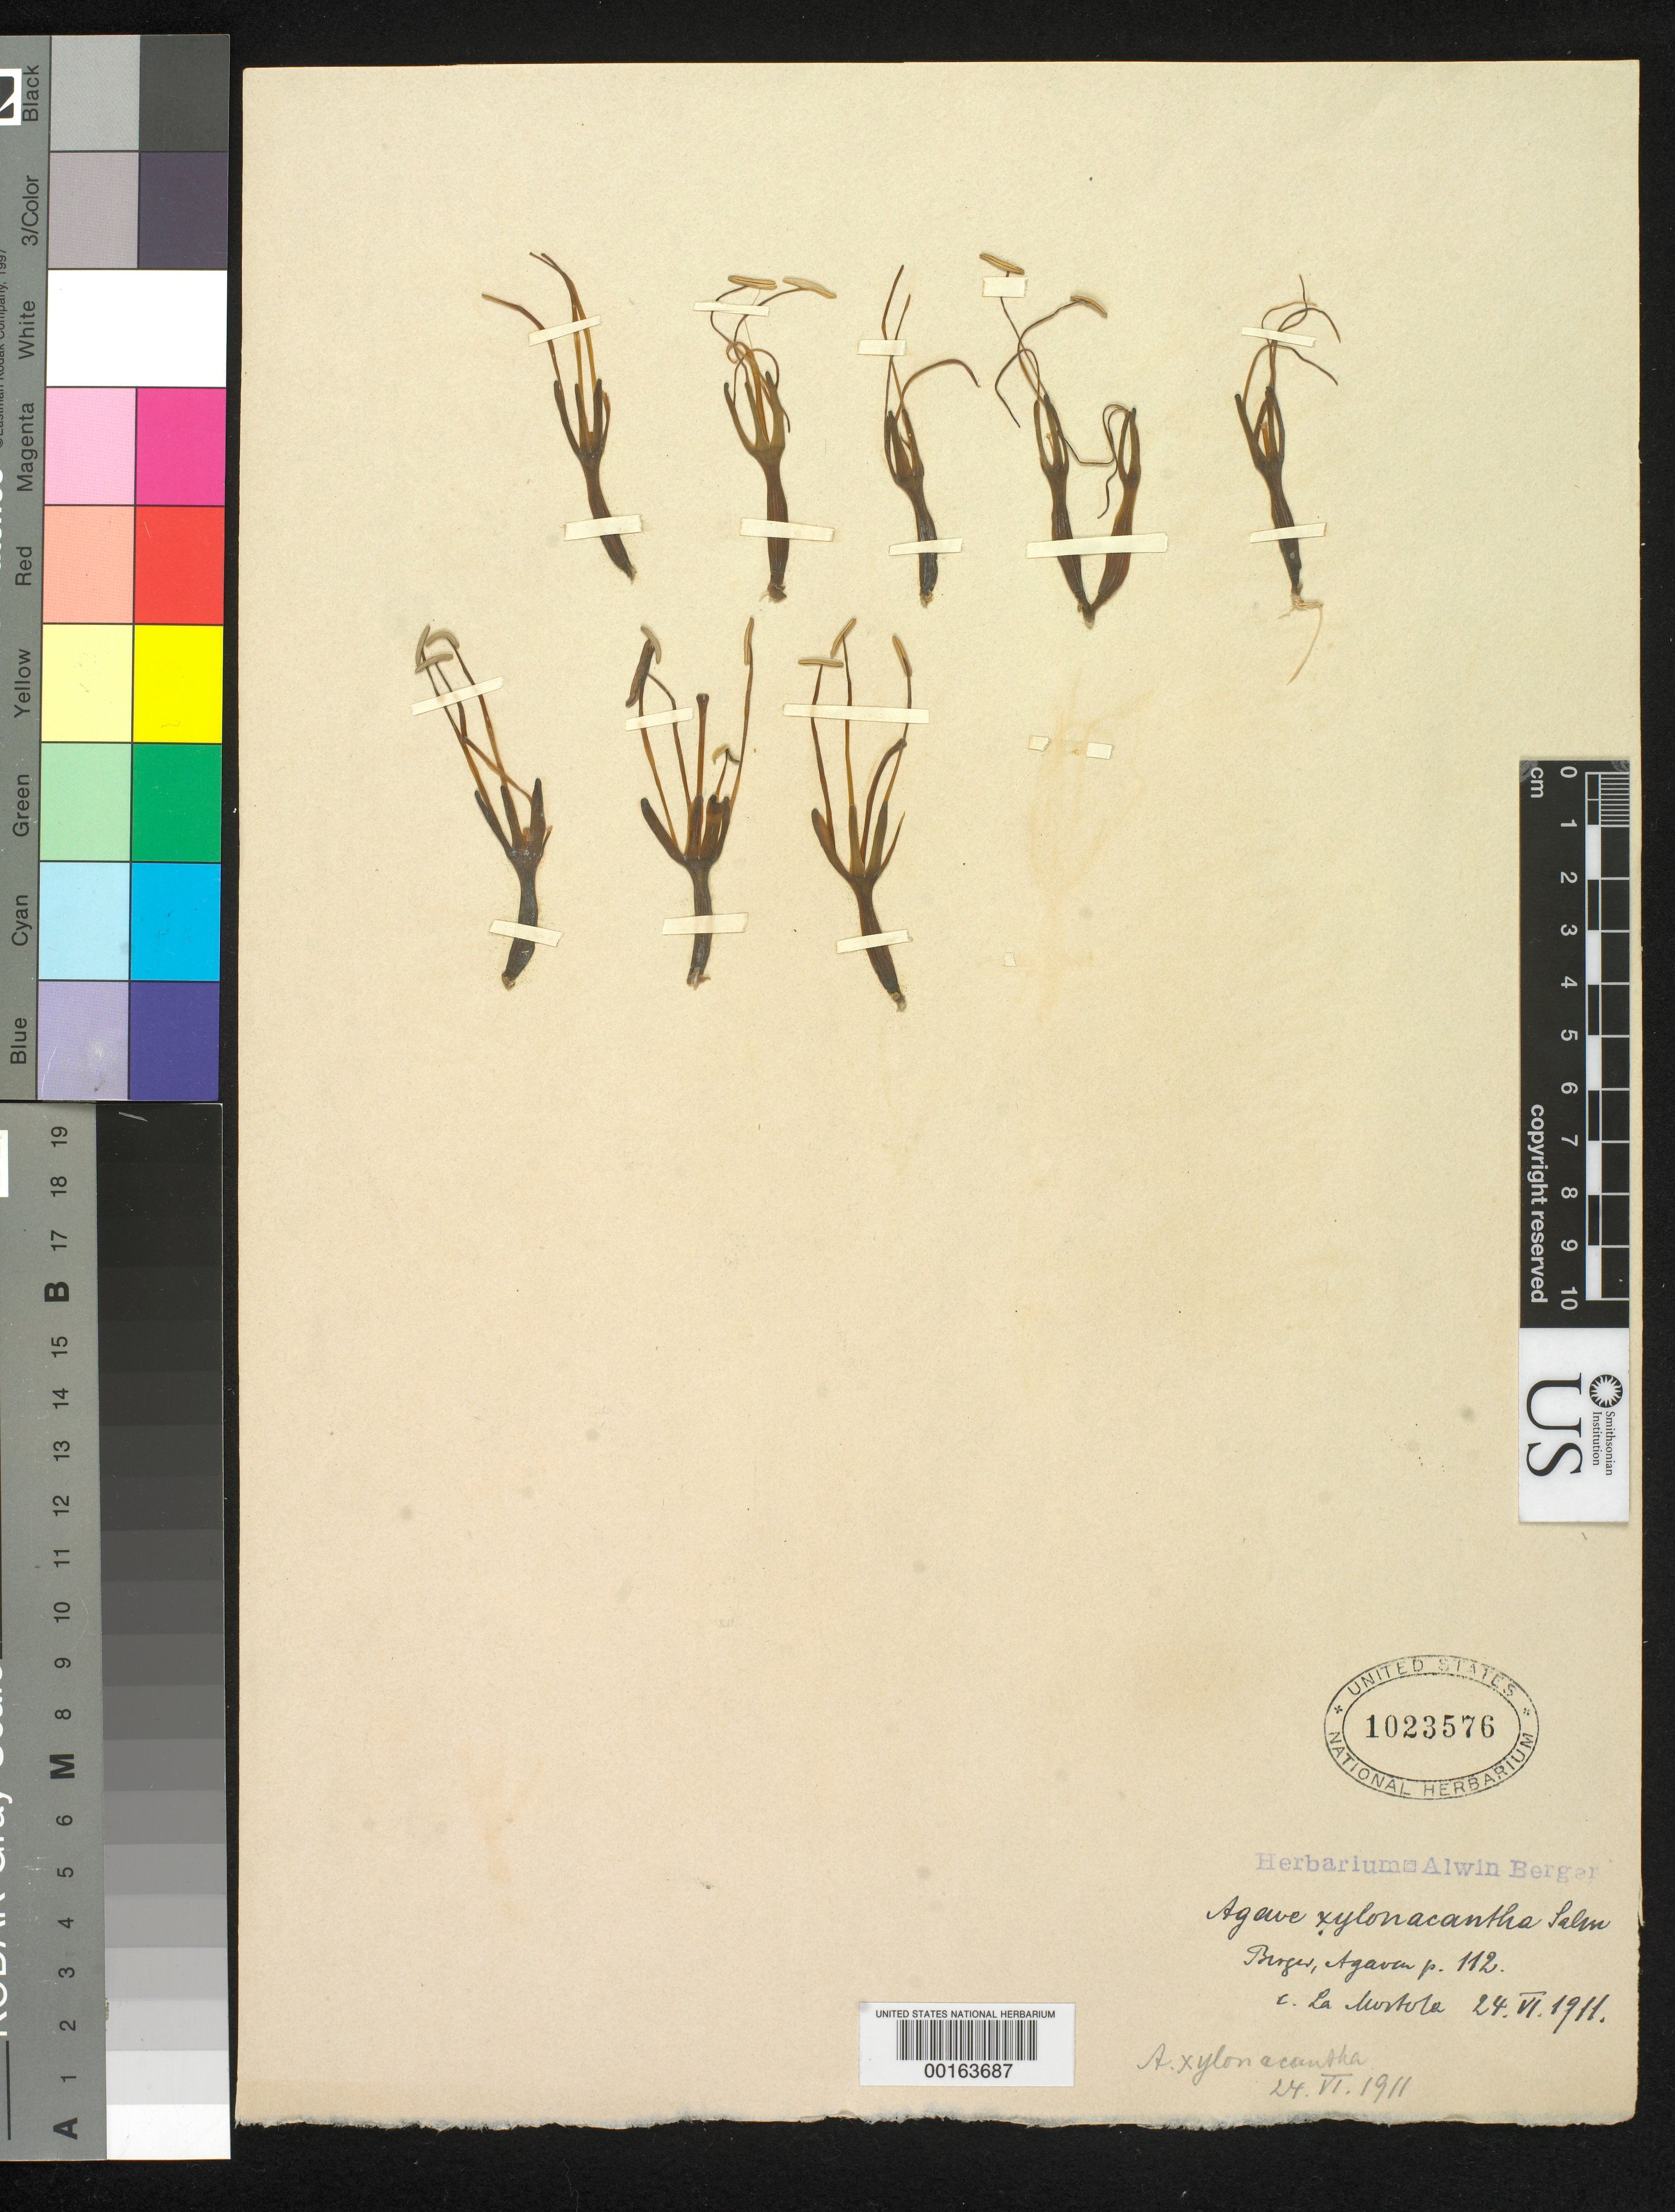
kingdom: Plantae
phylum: Tracheophyta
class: Liliopsida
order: Asparagales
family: Asparagaceae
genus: Agave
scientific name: Agave xylonacantha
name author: Salm-Dyck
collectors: ex herb. A. Berger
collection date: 1909-06-02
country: Mexico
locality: Cultivated at La Mortola, Italy.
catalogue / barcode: US 1023576